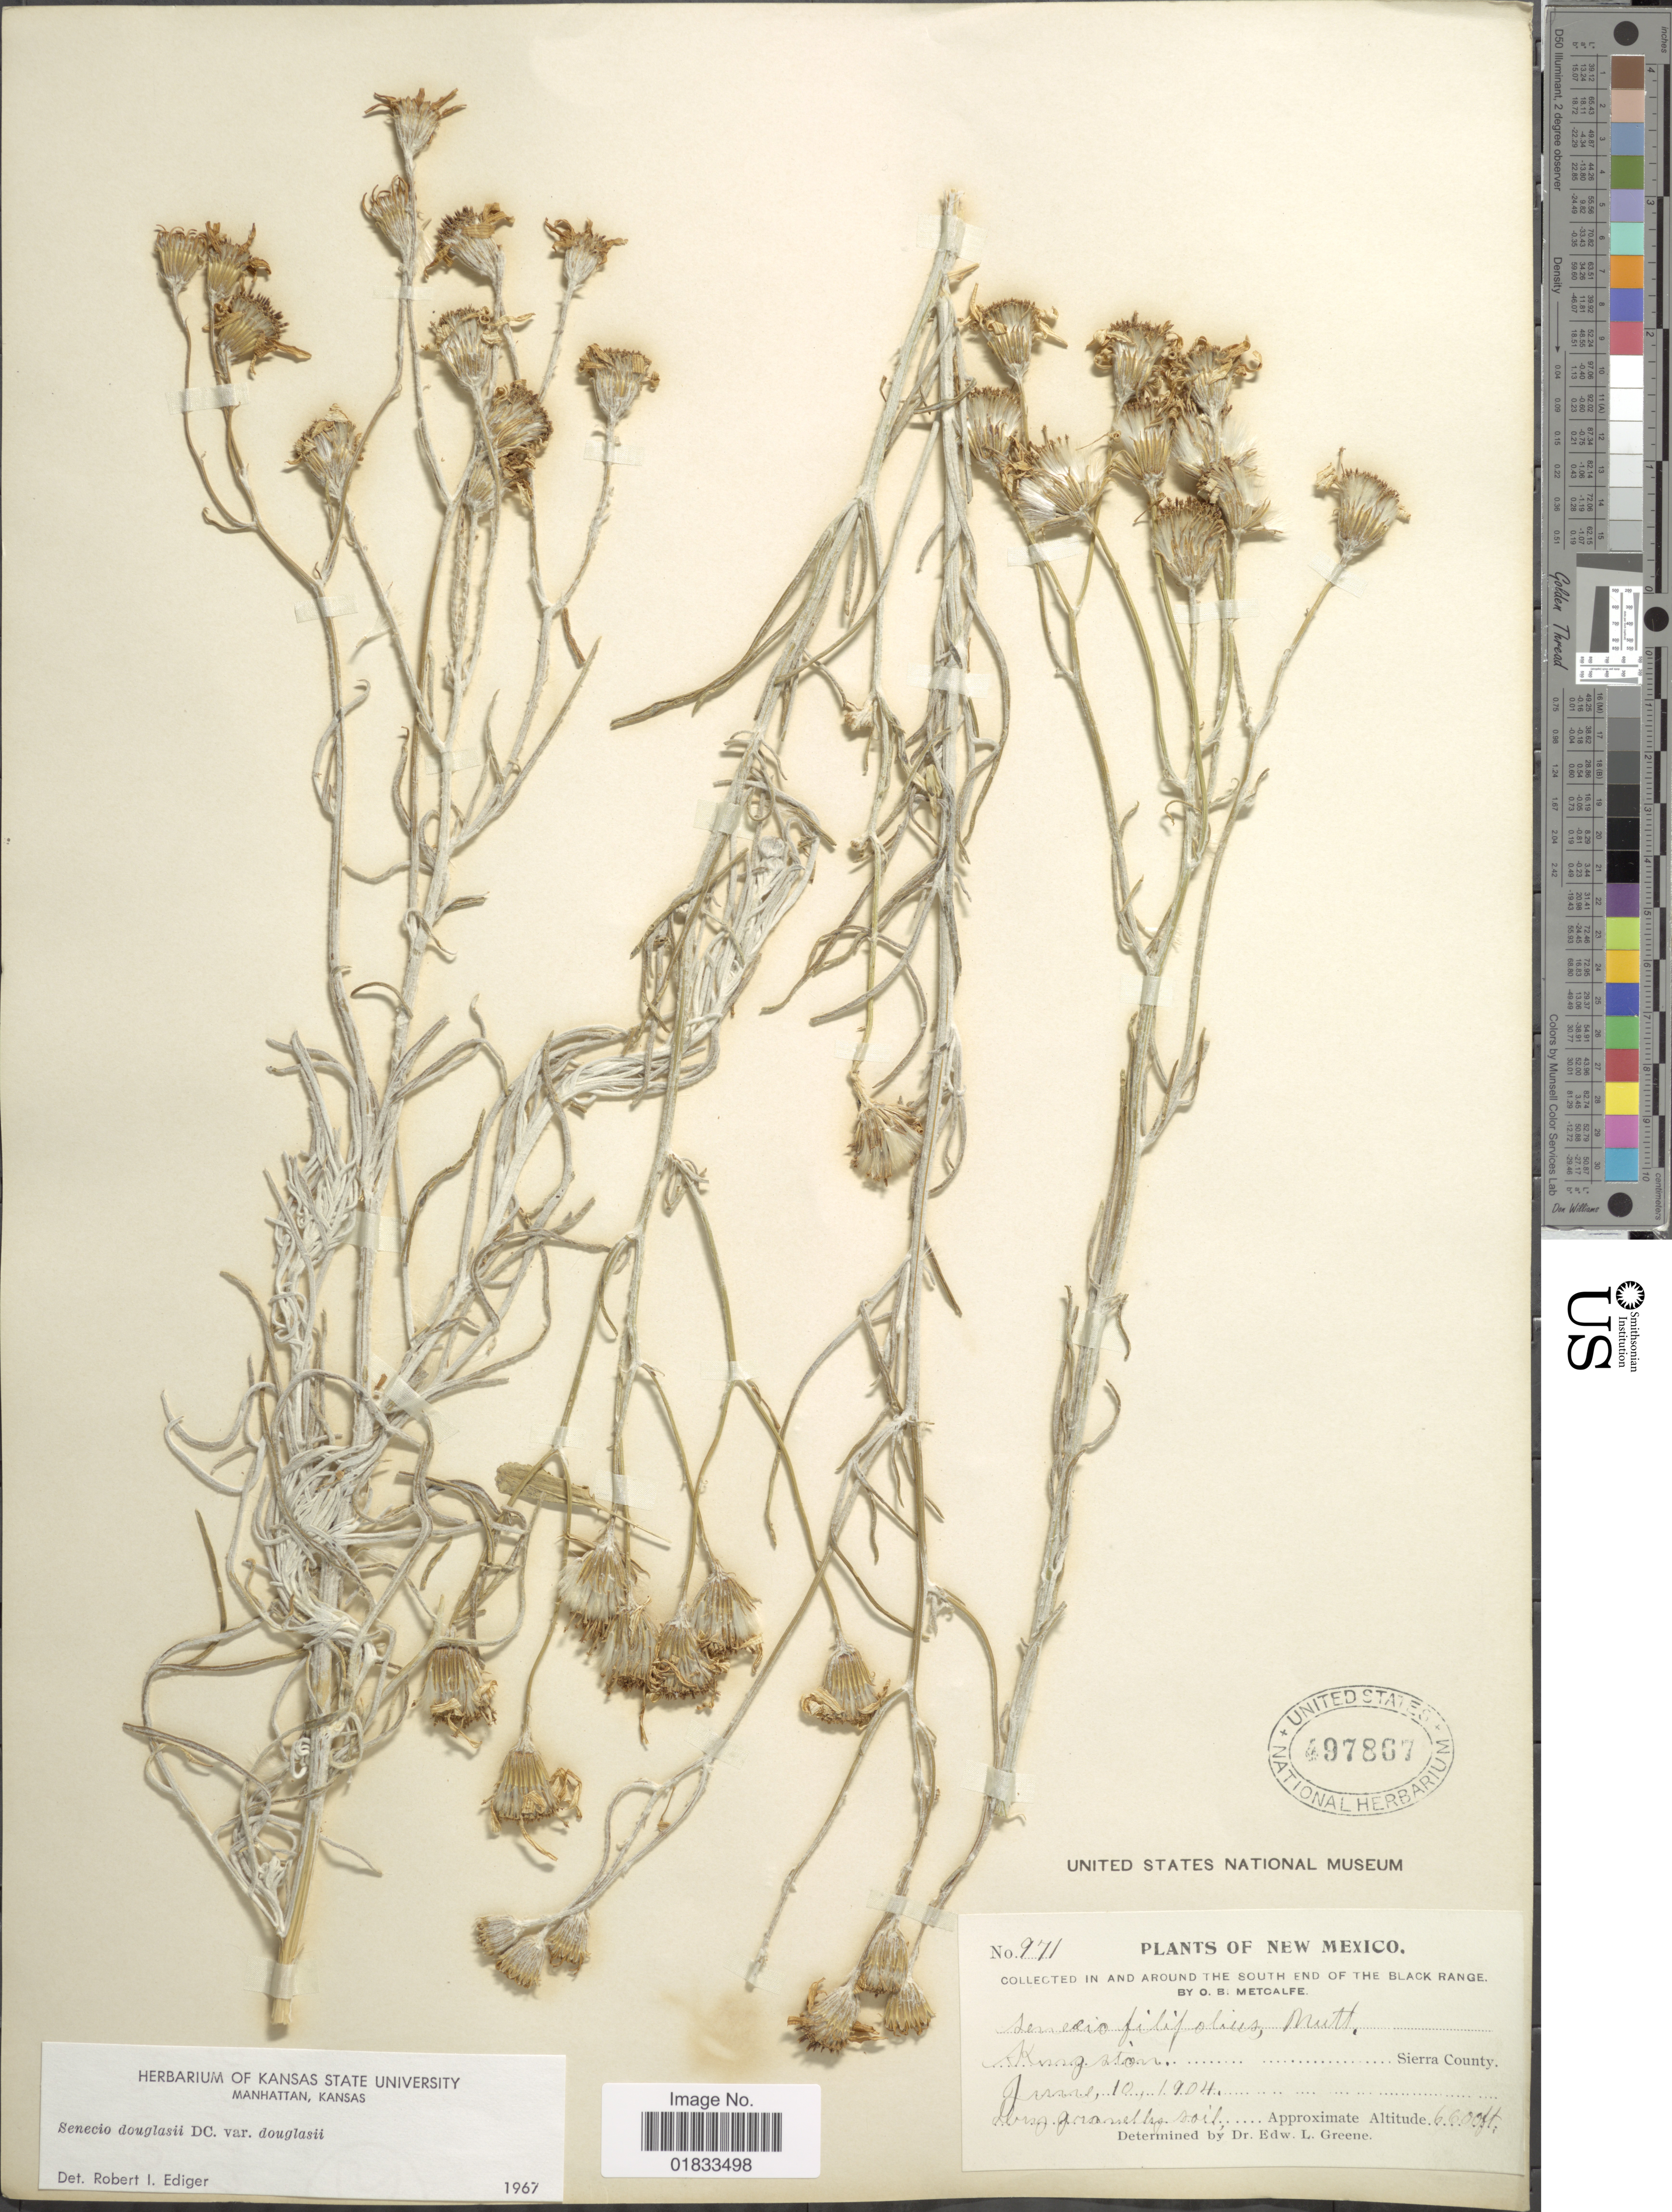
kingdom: Plantae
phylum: Tracheophyta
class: Magnoliopsida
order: Asterales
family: Asteraceae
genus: Senecio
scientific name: Senecio flaccidus var. douglasii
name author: (DC.) B.L. Turner & T.M. Barkley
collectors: O. B. Metcalfe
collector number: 971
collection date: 1904-06-10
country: United States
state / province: New Mexico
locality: In and around the south end of the Black Range, Kingston, Sierra County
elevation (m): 2012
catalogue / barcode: US 497867